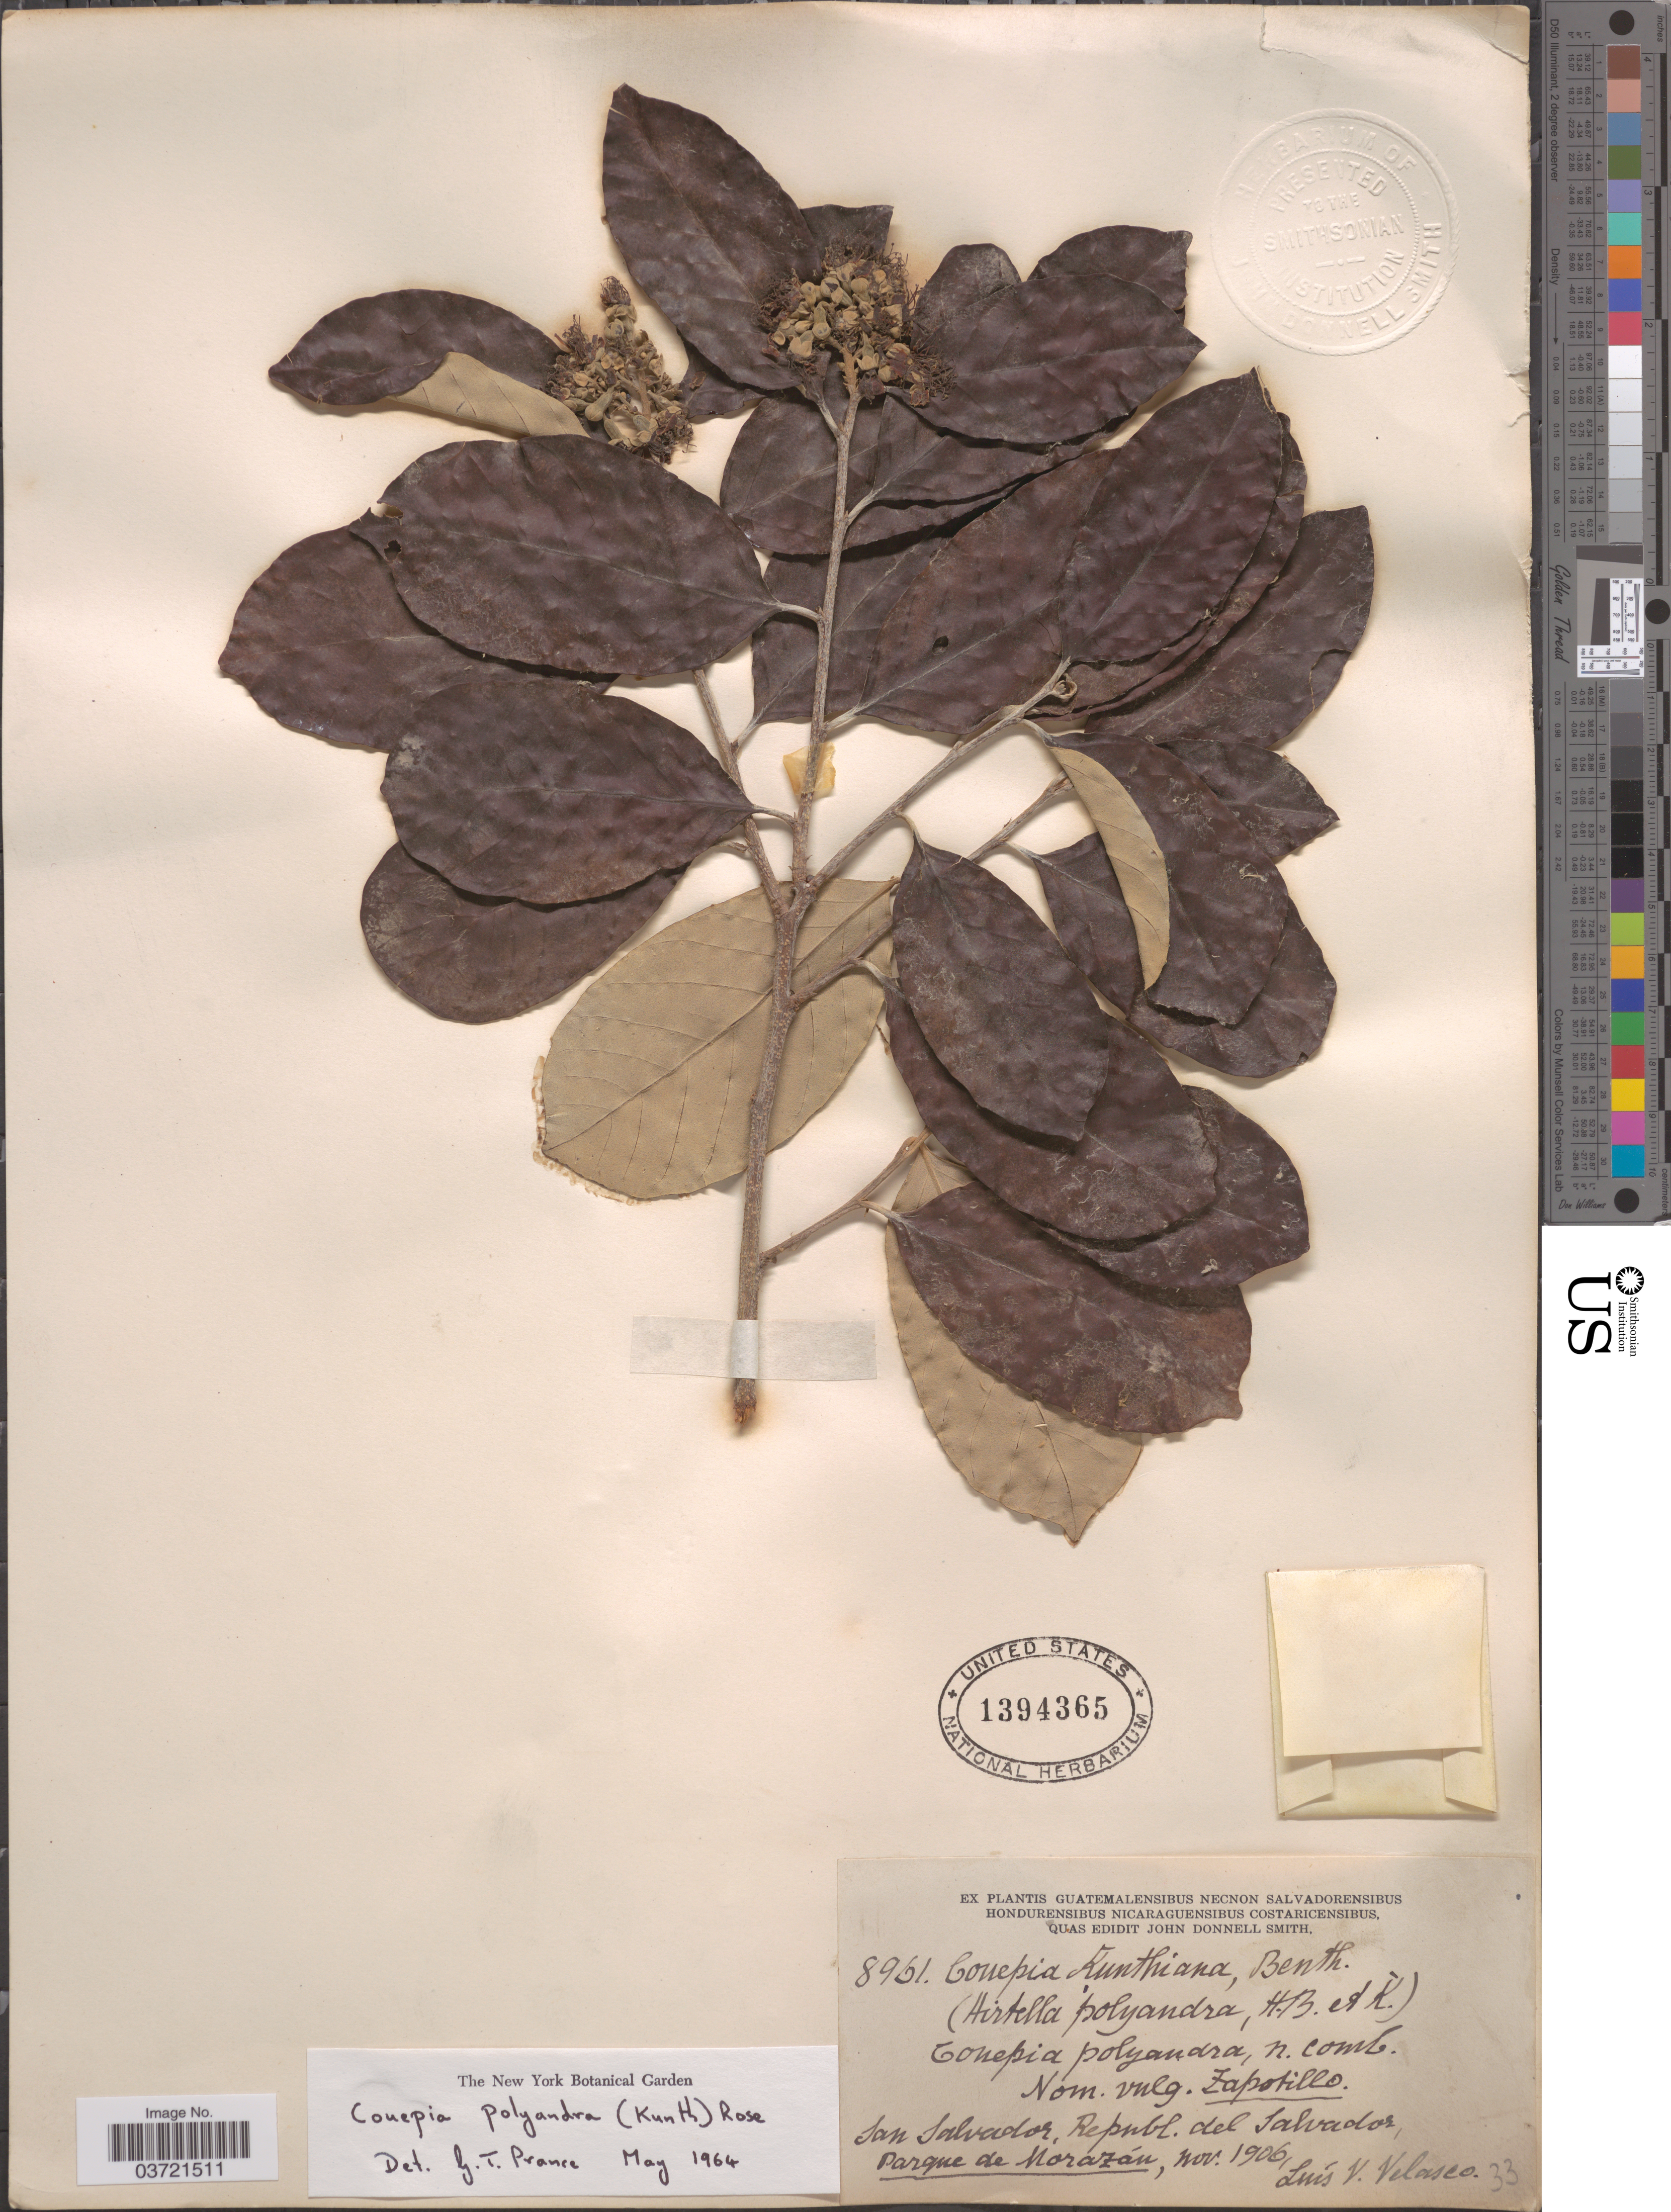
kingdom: Plantae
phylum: Tracheophyta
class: Magnoliopsida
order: Malpighiales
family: Chrysobalanaceae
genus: Couepia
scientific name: Couepia polyandra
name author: (Kunth) Rose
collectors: L. Velasco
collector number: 8961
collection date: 1906-11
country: El Salvador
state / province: San Salvador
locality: Parque de Morazán.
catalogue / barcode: US 1394365